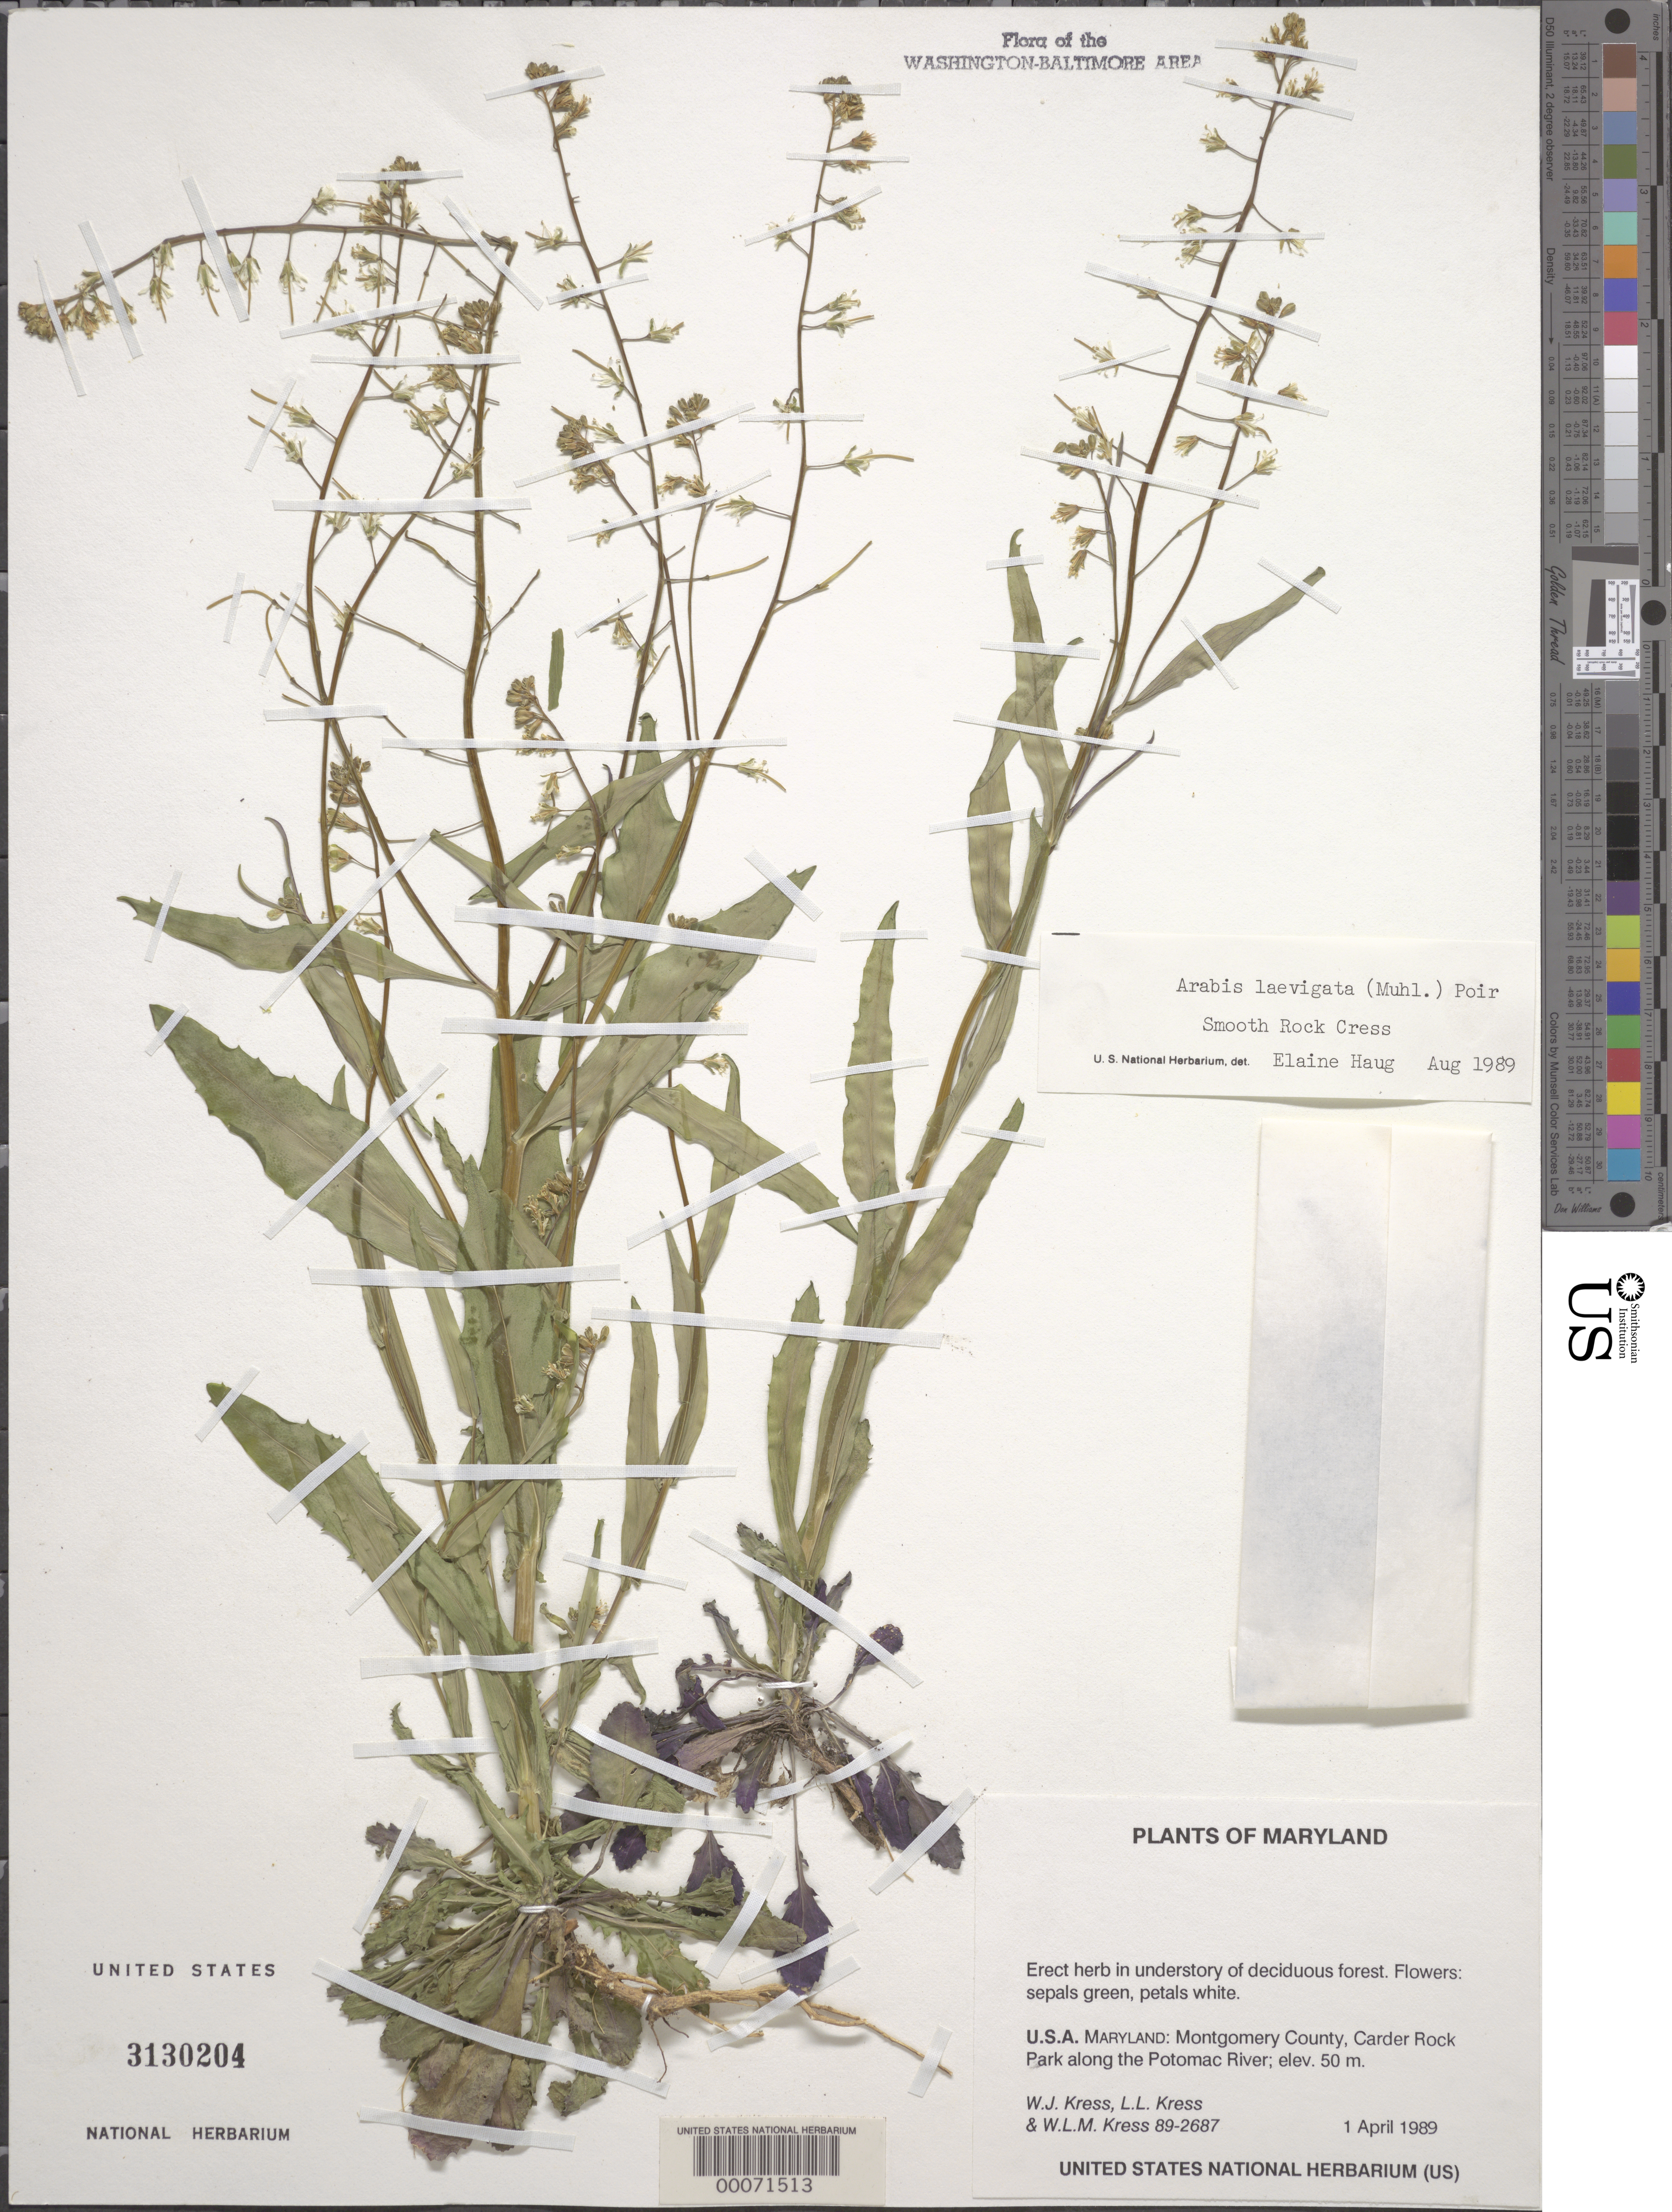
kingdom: Plantae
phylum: Tracheophyta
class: Magnoliopsida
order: Brassicales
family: Brassicaceae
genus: Boechera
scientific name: Boechera laevigata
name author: (Muhl. ex Willd.) Al-Shehbaz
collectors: W. J. Kress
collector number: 89-2687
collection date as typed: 01 Apr 1989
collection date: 1989-04-01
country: United States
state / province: Maryland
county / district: Montgomery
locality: Crader Rock Park along the Potomac River C. & O. Canal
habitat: In understory of deciduous forest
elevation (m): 15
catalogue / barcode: US 3130204